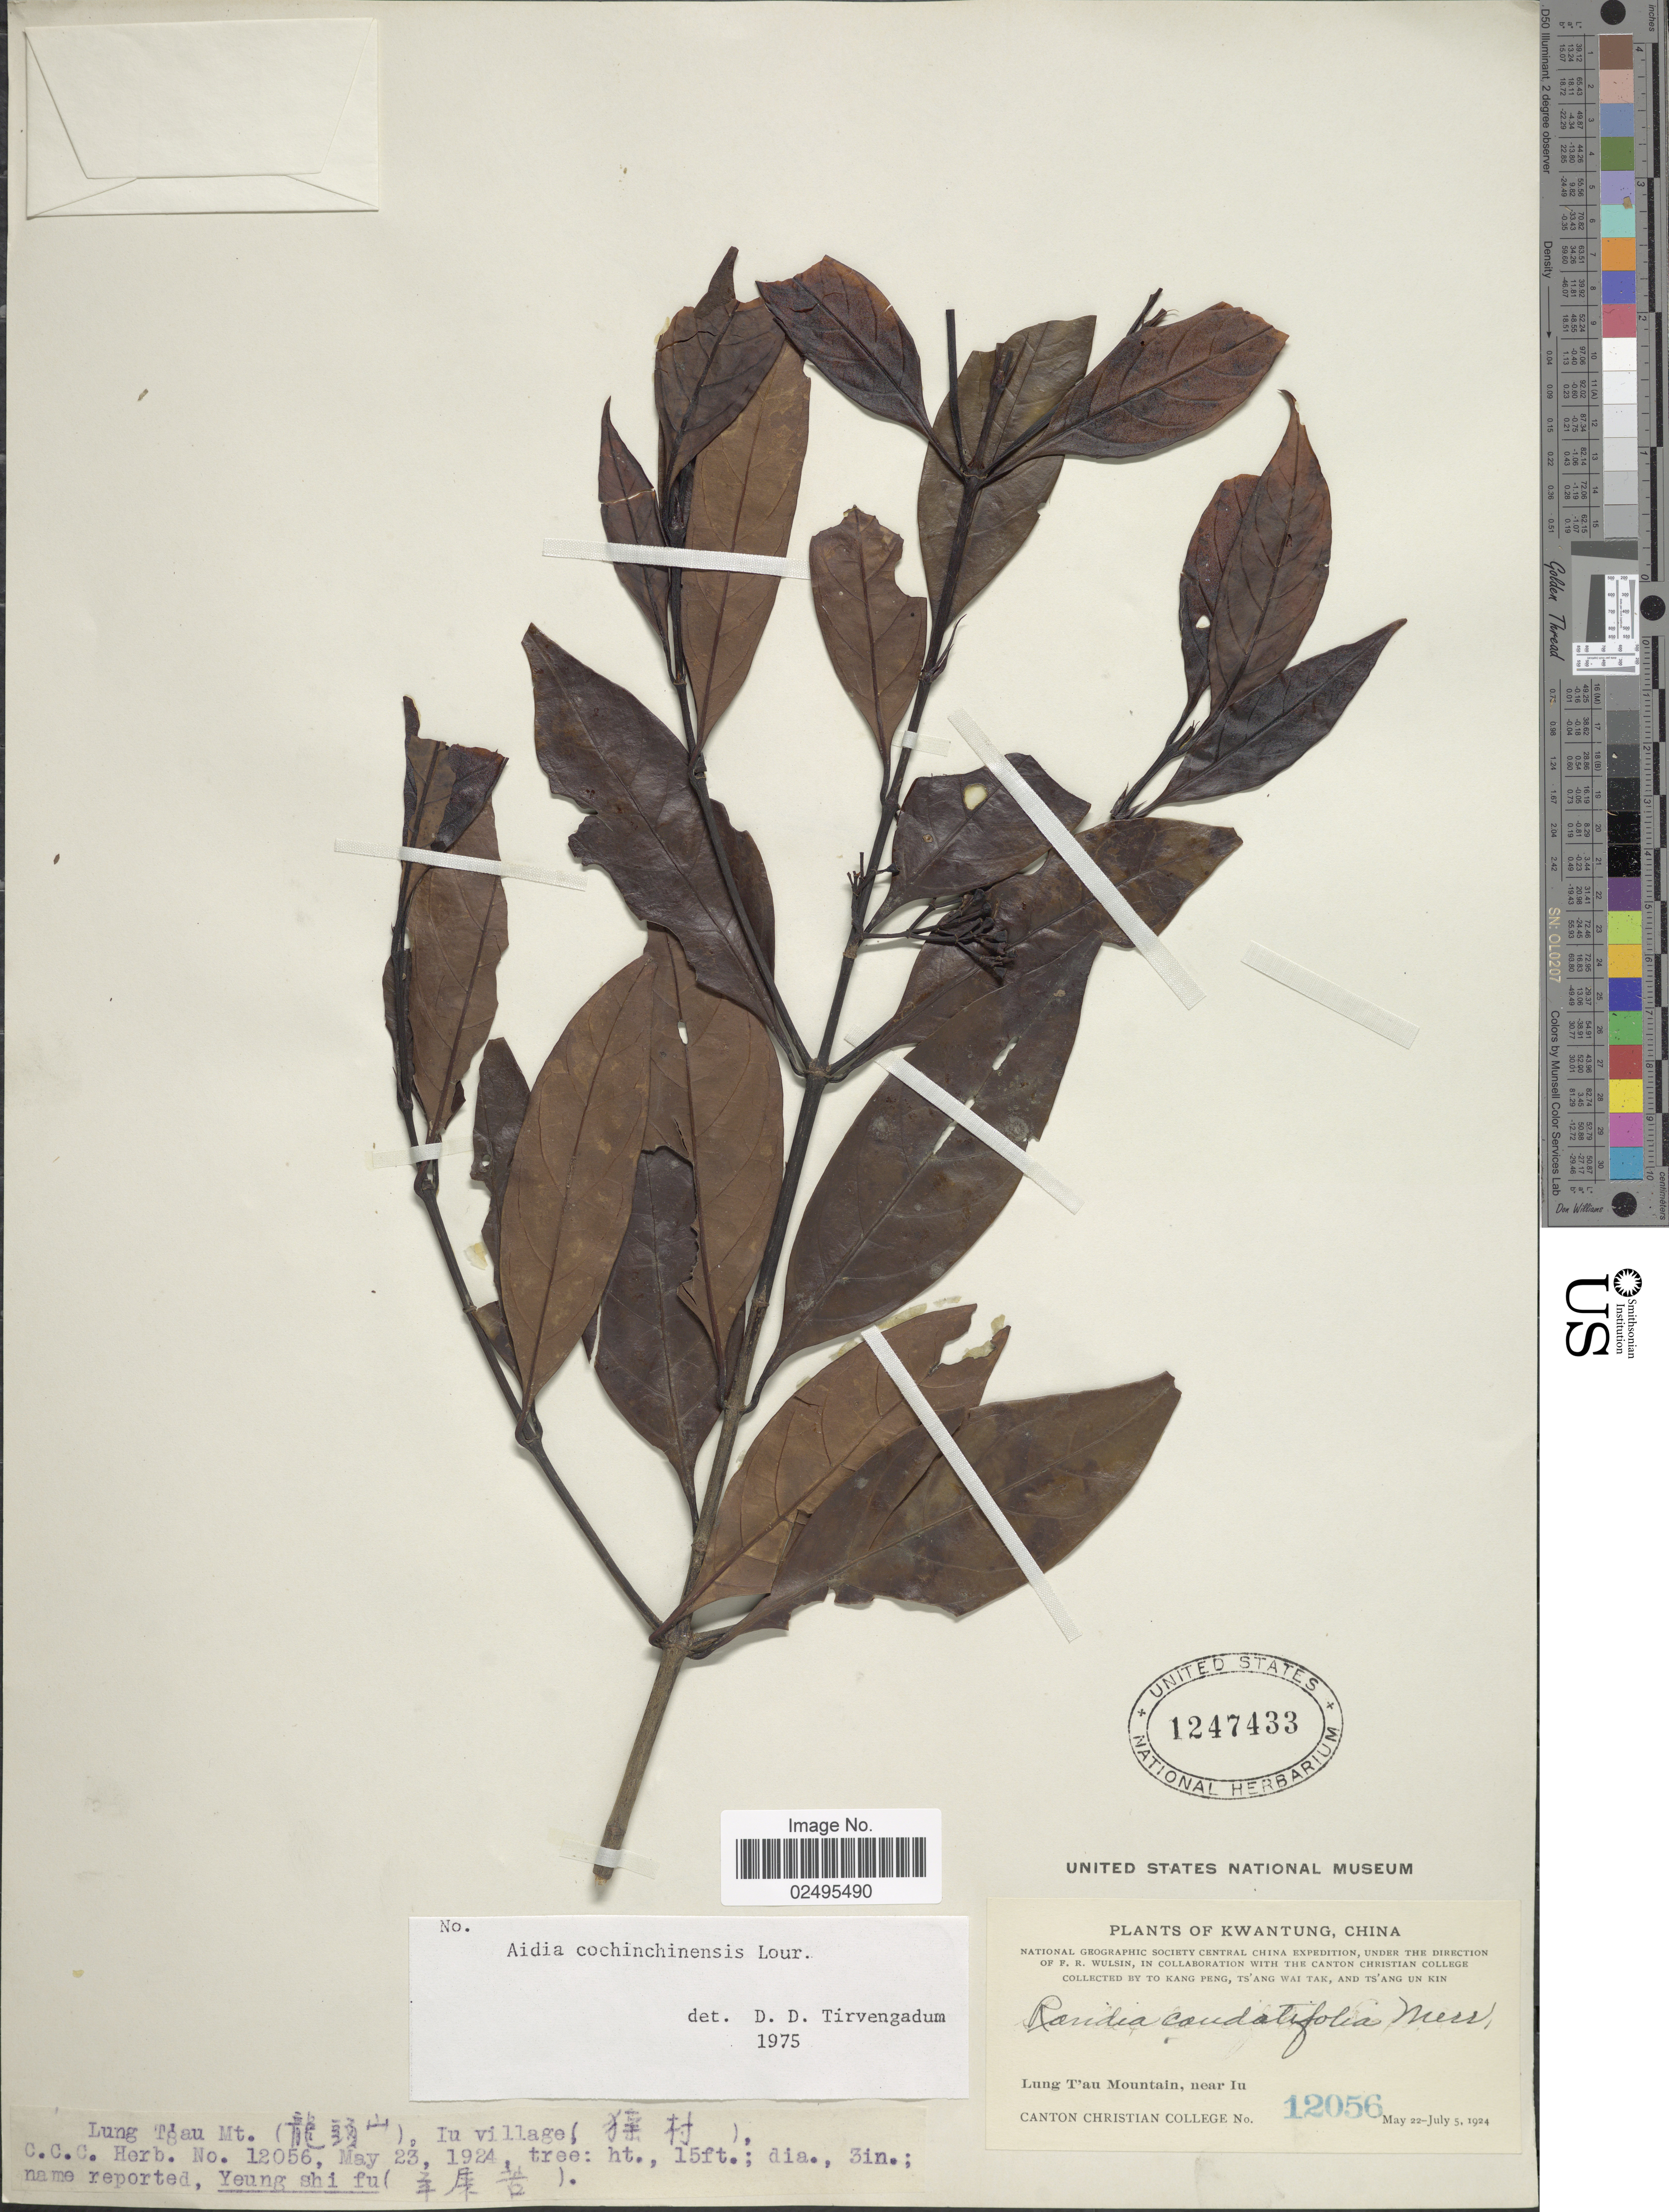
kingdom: Plantae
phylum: Tracheophyta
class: Magnoliopsida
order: Gentianales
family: Rubiaceae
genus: Aidia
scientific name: Aidia cochinchinensis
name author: (Lour.) Merr.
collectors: K. Peng, W. T. Tsang & Ts' Ang Un Kin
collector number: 12056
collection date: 1924-05-23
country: China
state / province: Guangdong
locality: Kwangtung, Lung T'au Mountain, near Iu, Iu village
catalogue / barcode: US 1247433